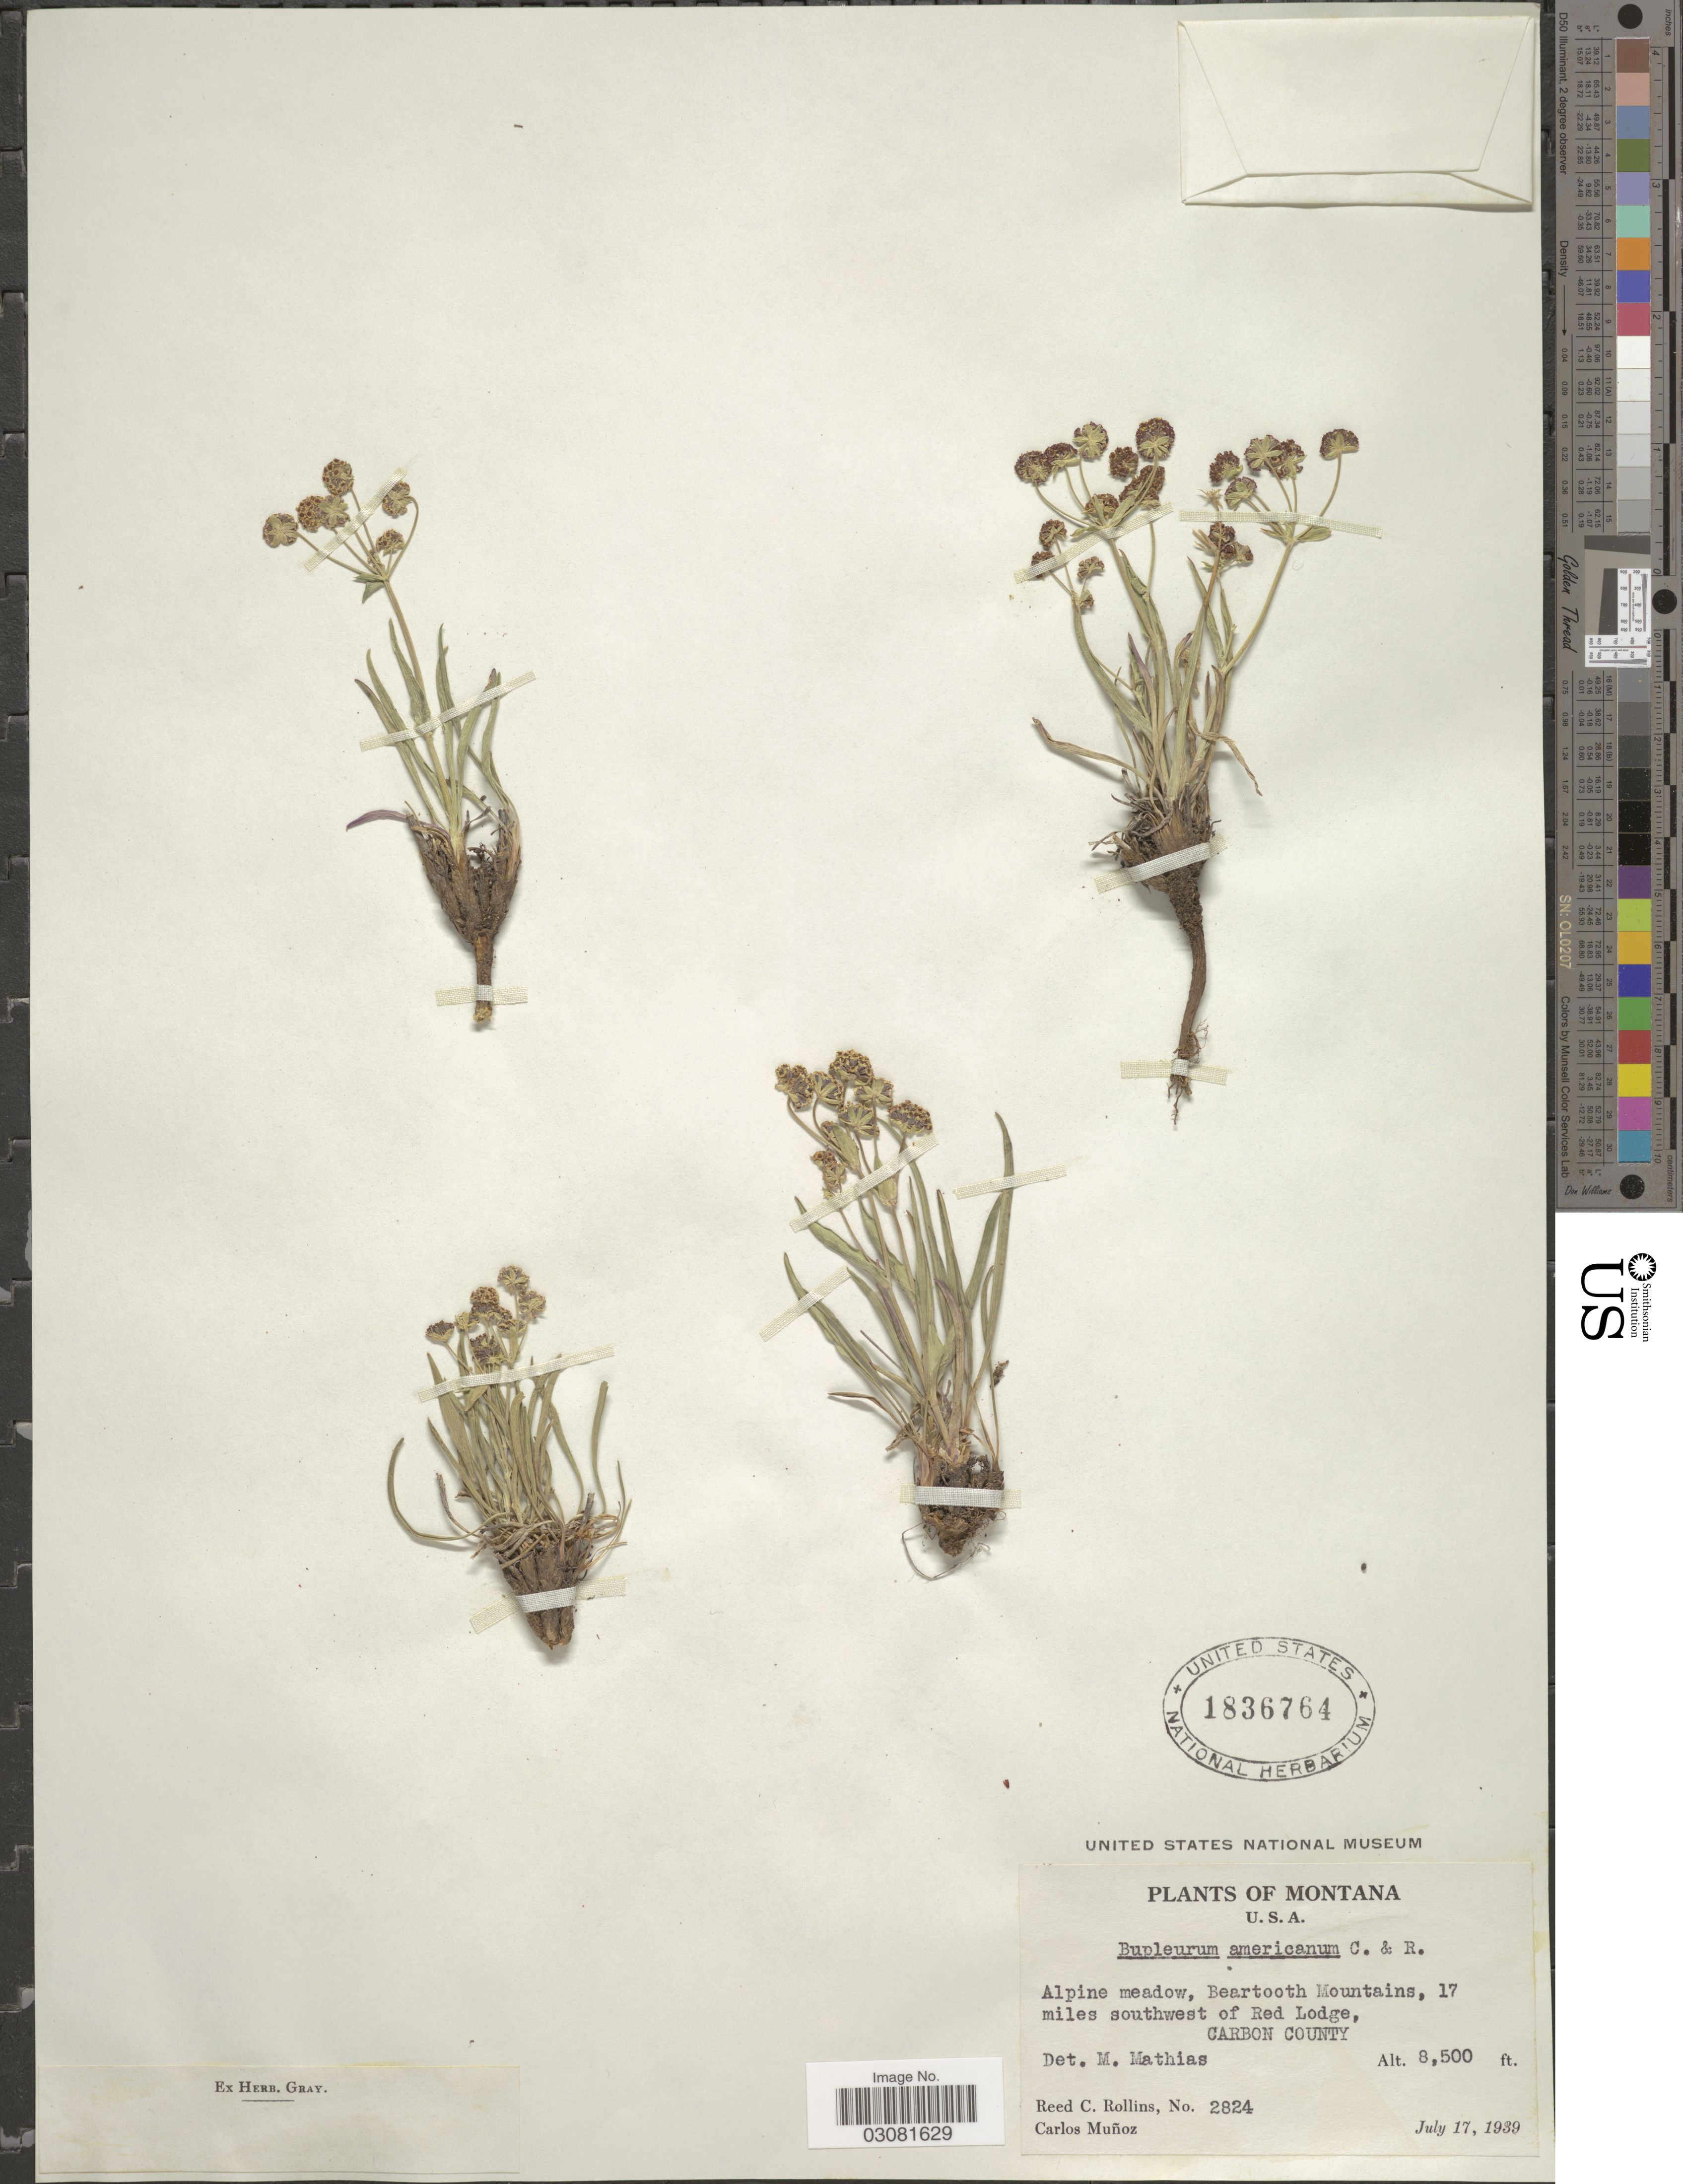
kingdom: Plantae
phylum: Tracheophyta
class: Magnoliopsida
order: Apiales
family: Apiaceae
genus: Bupleurum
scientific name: Bupleurum americanum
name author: J.M. Coult. & Rose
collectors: R. C. Rollins & C. Muñoz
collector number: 2824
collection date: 1939-07-17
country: United States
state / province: Montana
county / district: Carbon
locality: Alpine meadow, Beartooth Mountains, 17 miles SW of Red Lodge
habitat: alpine meadow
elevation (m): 2591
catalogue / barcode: US 1836764